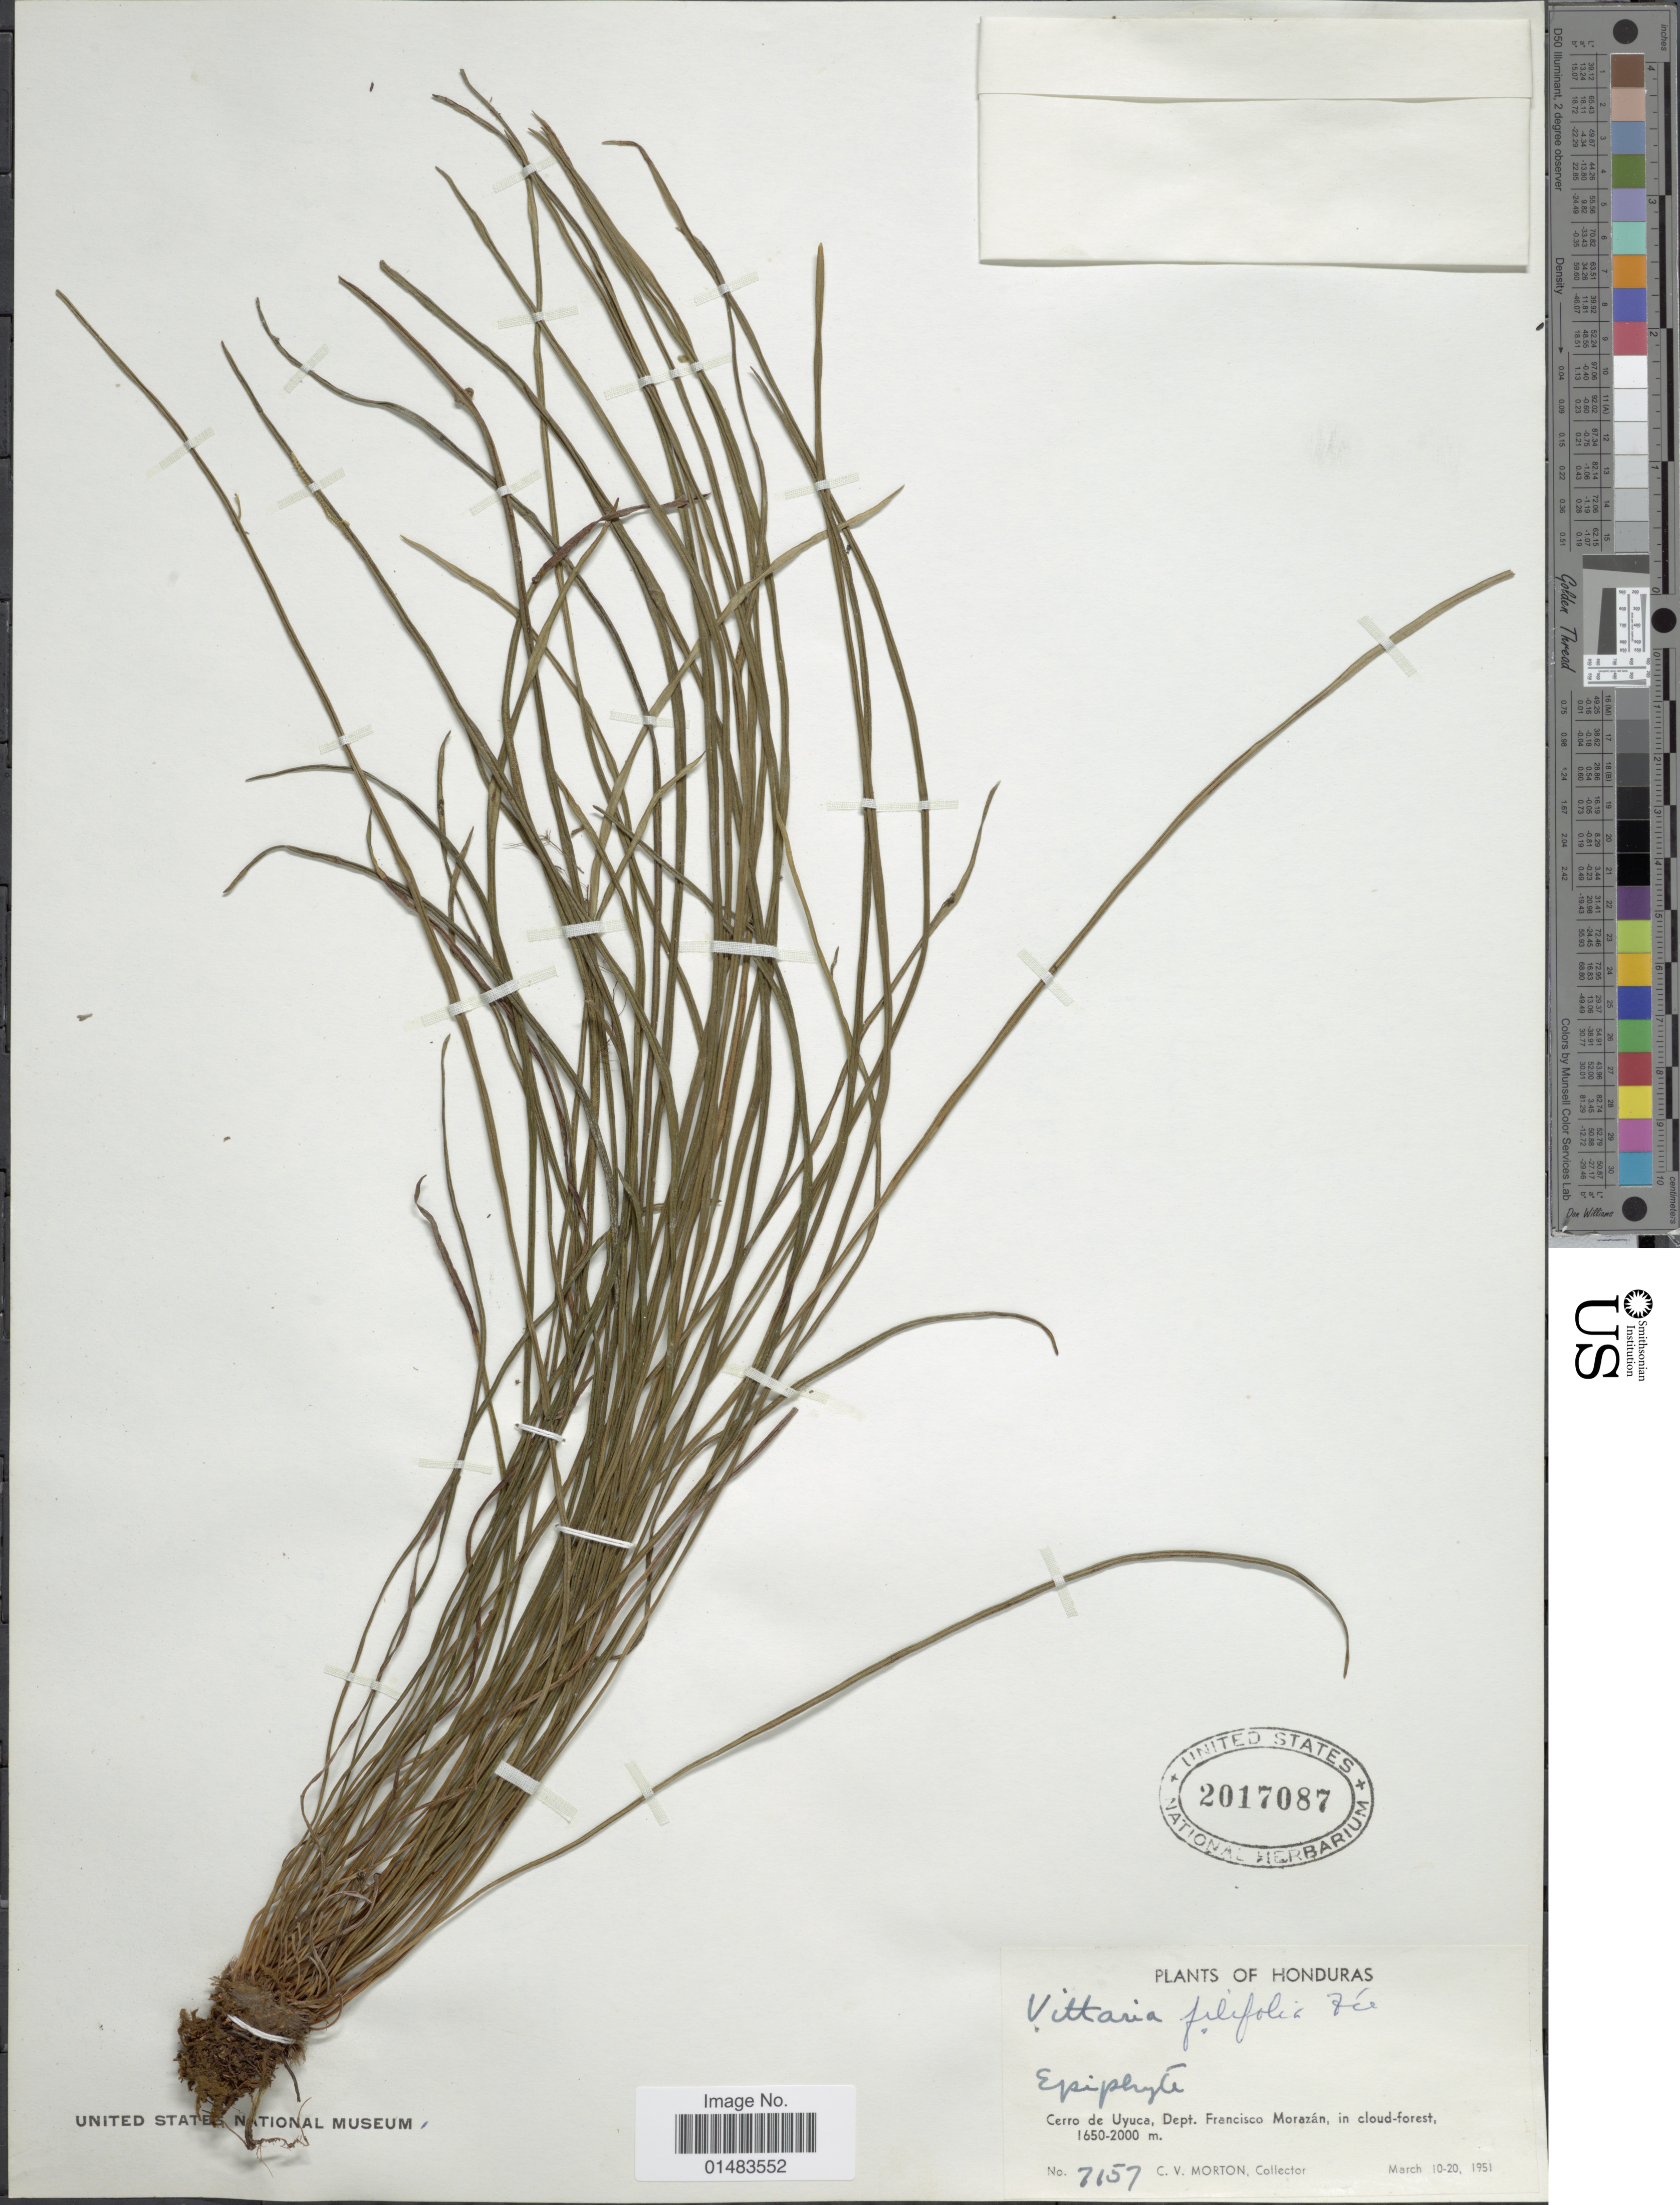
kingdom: Plantae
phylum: Tracheophyta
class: Polypodiopsida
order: Polypodiales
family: Pteridaceae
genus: Vittaria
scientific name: Vittaria graminifolia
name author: Kaulf.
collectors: C. V. Morton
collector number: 7157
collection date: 1951-03-10/1951-03-20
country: Honduras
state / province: Fco. Morazán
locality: Honduras, Cerro de Uyuca, in cloud forest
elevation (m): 1650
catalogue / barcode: US 2017087